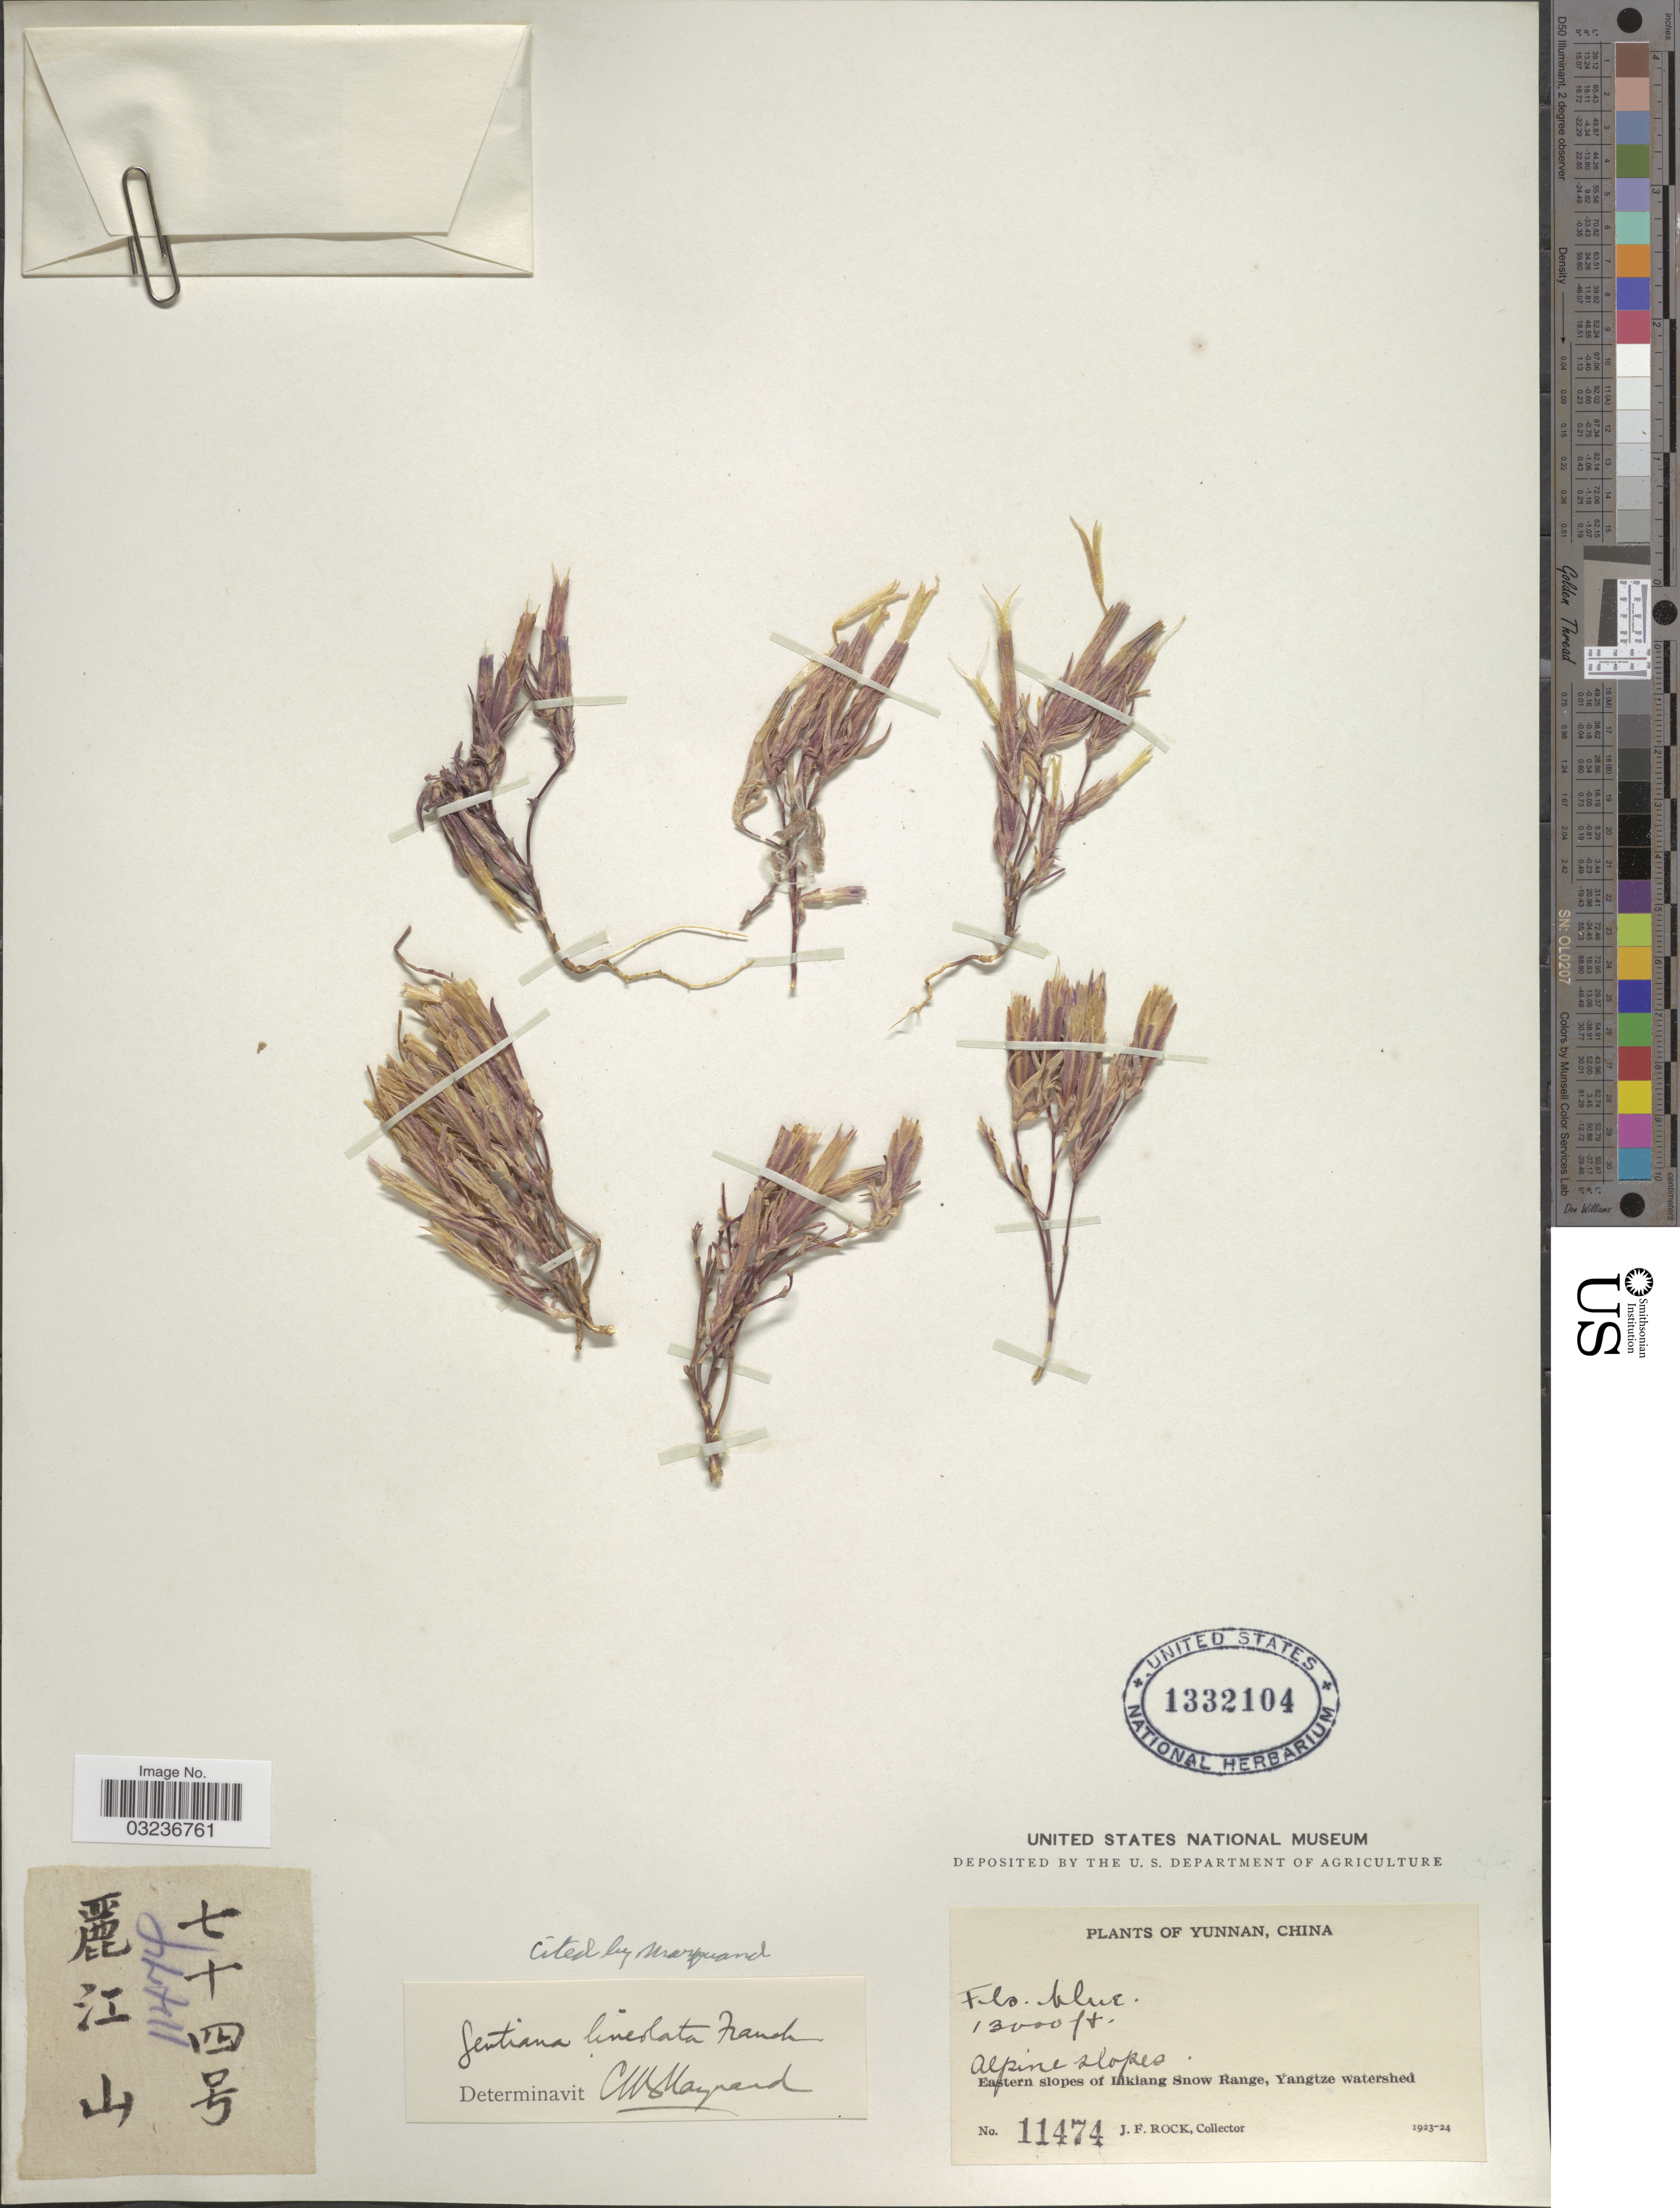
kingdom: Plantae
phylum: Tracheophyta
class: Magnoliopsida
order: Gentianales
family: Gentianaceae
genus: Gentiana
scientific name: Gentiana lineolata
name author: Franch.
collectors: J. Rock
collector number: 11474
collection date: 1923/1924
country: China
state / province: Yunnan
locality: Eastern slopes of Likiang Snow Range, Yangtze watershed, Alpine slopes.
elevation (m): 3962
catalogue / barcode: US 1332104